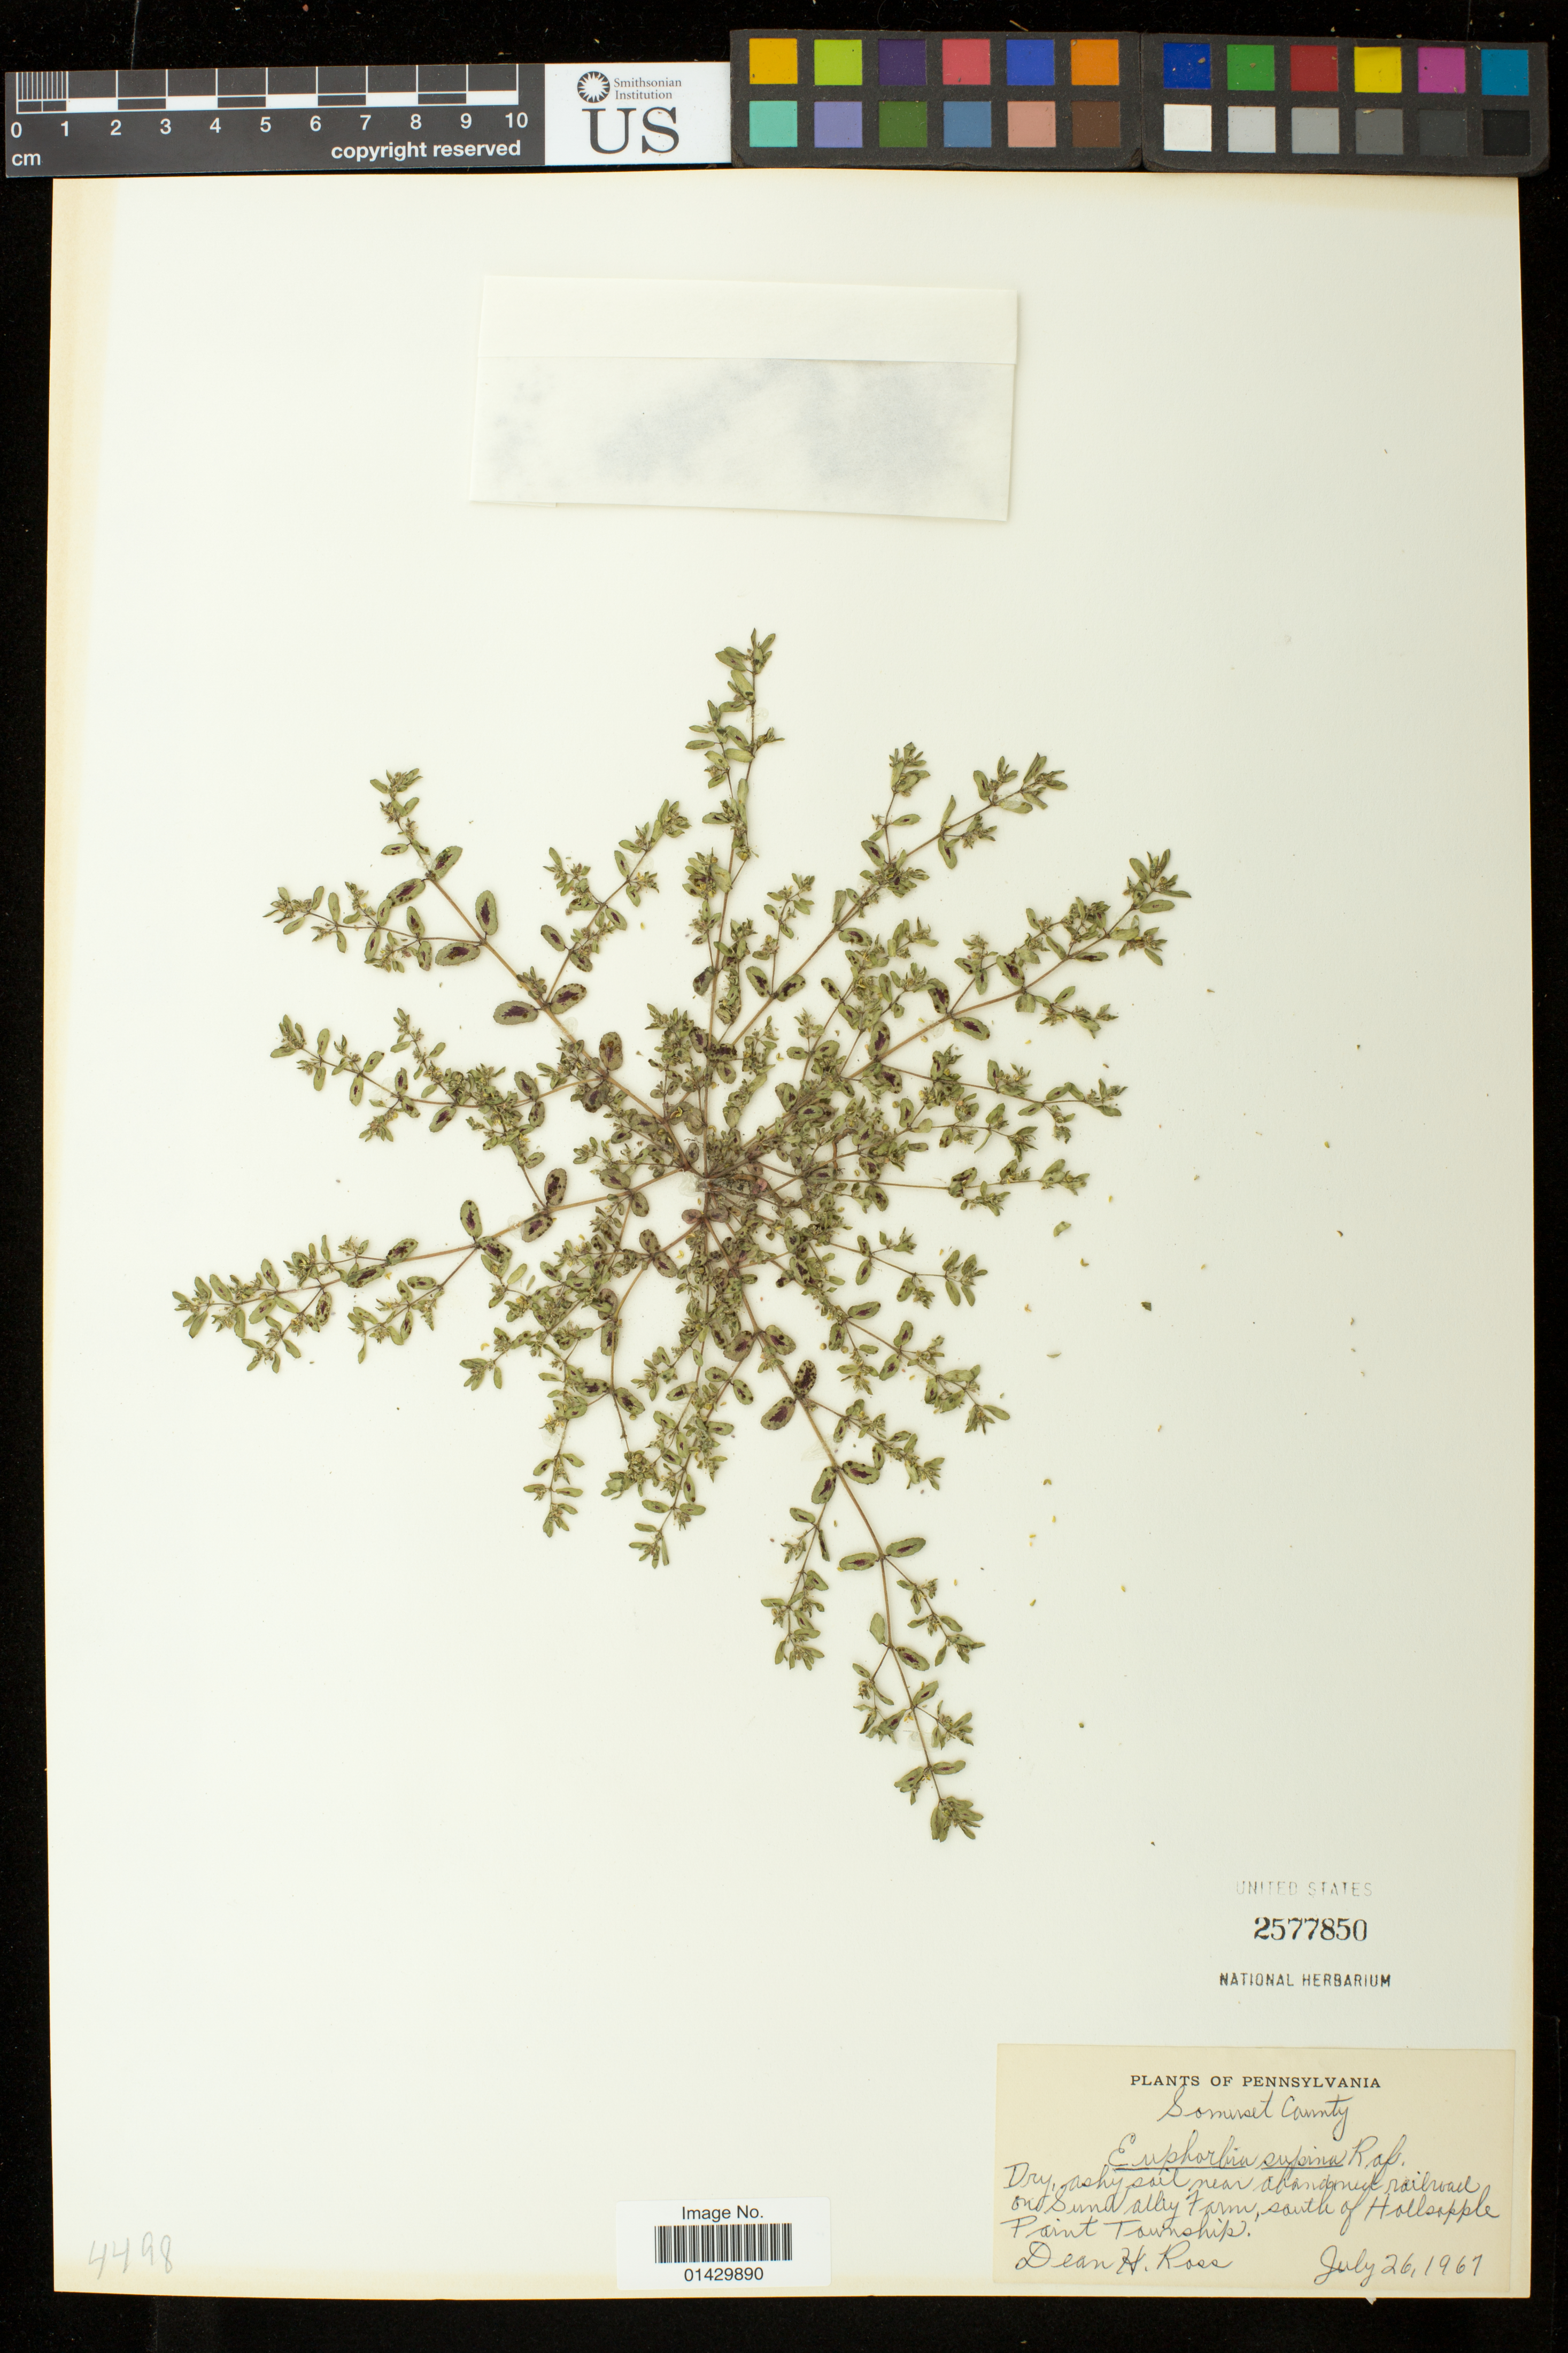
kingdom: Plantae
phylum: Tracheophyta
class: Magnoliopsida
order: Malpighiales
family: Euphorbiaceae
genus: Euphorbia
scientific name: Euphorbia maculata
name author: L.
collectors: D. Ross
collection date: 1967-07-26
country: United States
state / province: Pennsylvania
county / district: Somerset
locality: Dry, ashy soil near abandoned railroad on Sun Valley Farm, south of Hollsopple Paint Township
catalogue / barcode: US 2577850